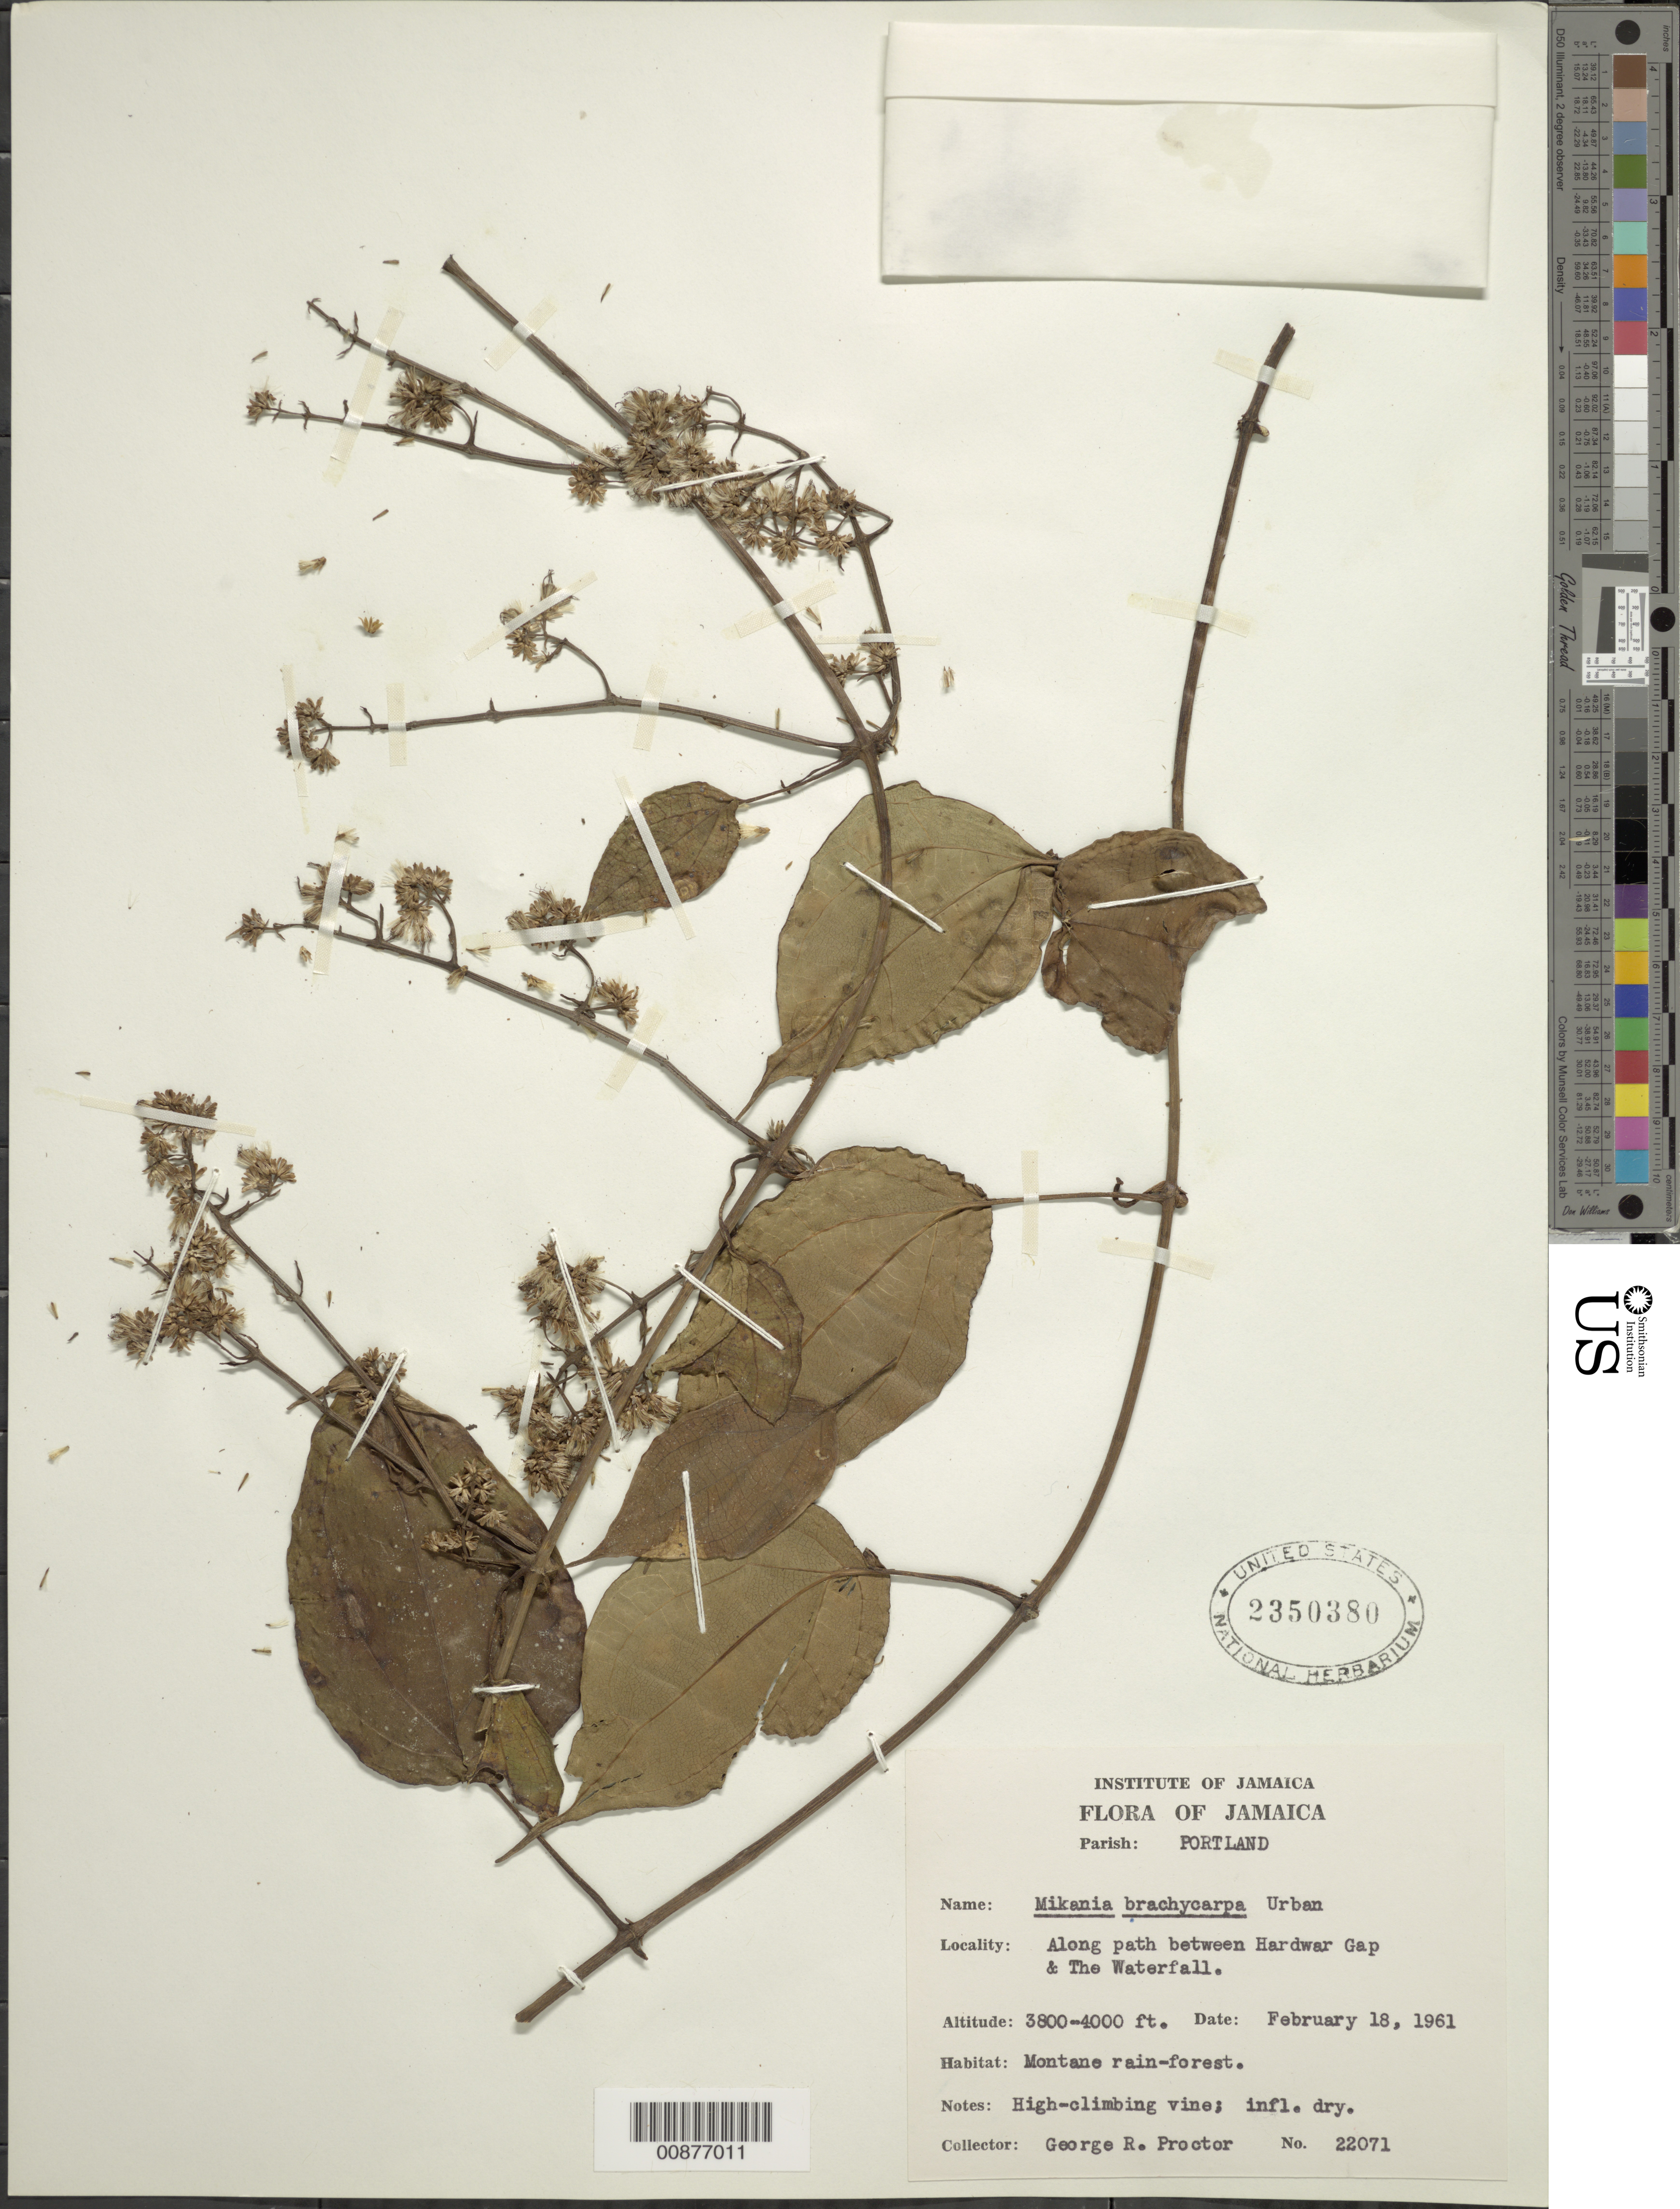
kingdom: Plantae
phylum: Tracheophyta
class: Magnoliopsida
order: Asterales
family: Asteraceae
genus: Mikania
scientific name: Mikania brachycarpa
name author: Urb.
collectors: G. R. Proctor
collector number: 22071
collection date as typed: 18 Feb 1961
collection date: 1961-02-18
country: Jamaica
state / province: Portland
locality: Path between Hardwar Gap and The Waterfall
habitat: Montane rainforest, along path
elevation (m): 1158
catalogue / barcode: US 2350380